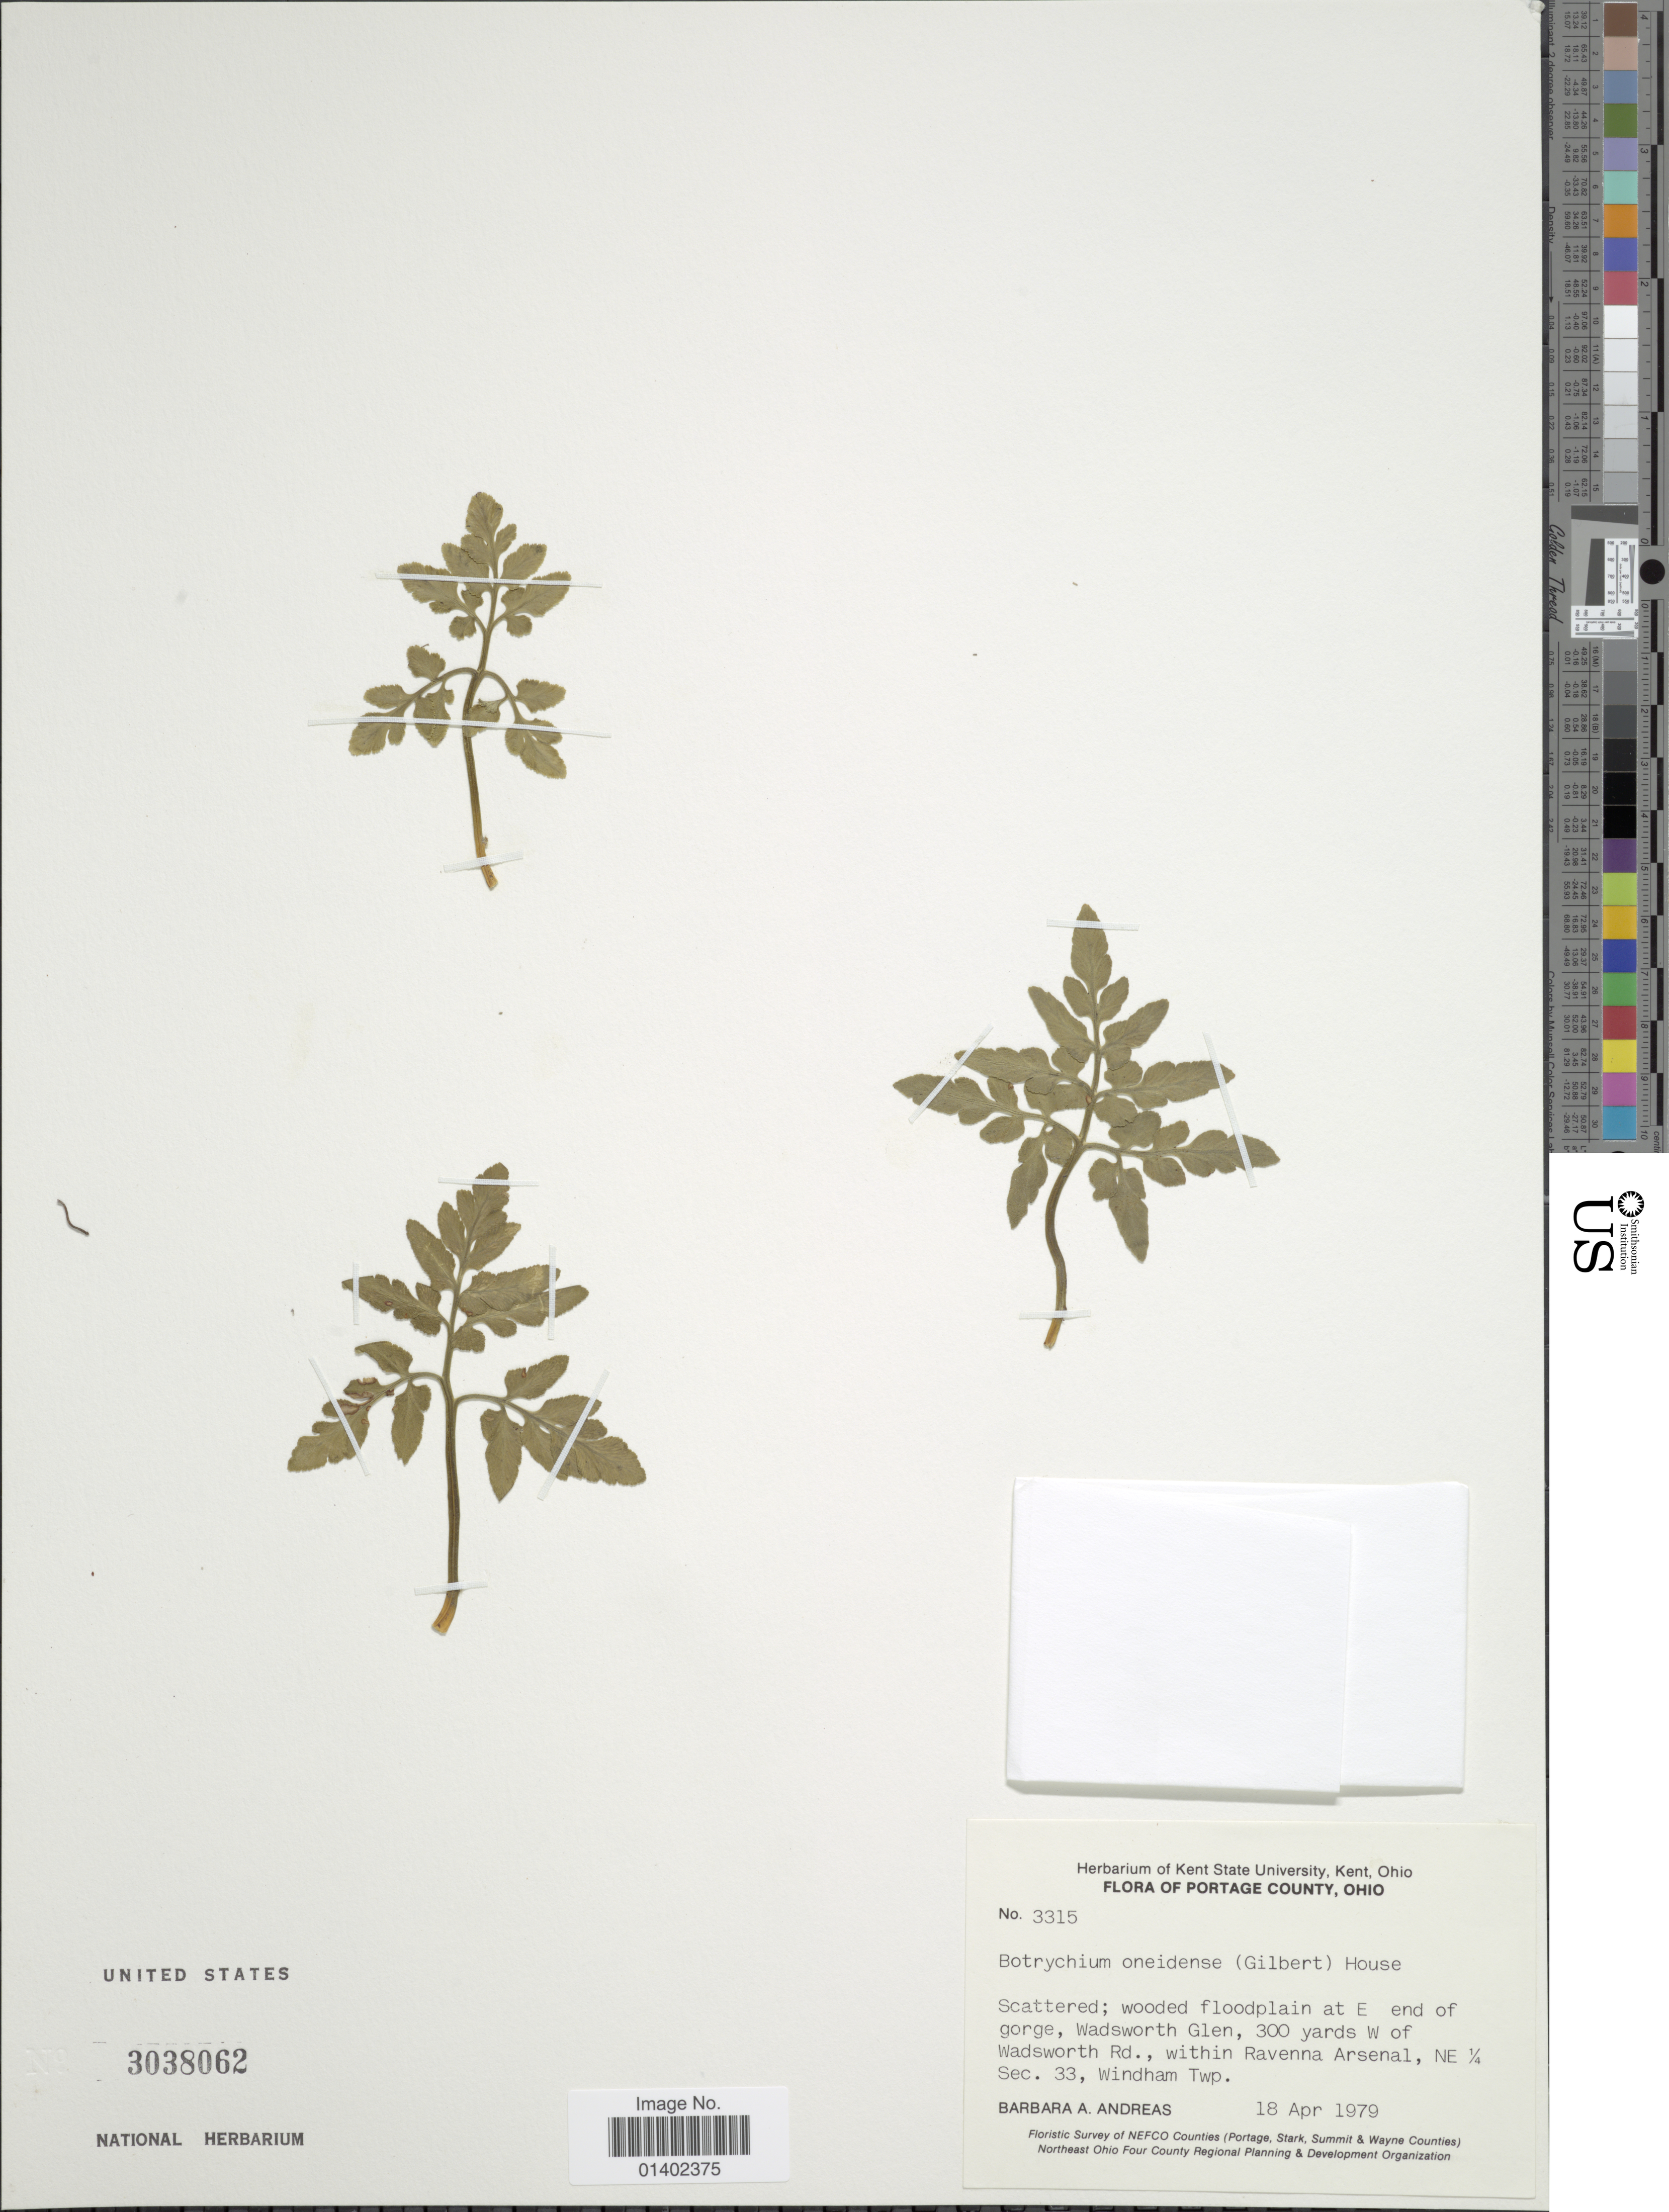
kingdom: Plantae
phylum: Tracheophyta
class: Polypodiopsida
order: Ophioglossales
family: Ophioglossaceae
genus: Botrychium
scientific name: Botrychium oneidense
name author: (Gilbert) House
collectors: B. A. Andreas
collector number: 3315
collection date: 1979-04-18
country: United States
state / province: Ohio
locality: Portage County, wooded floodplain at E end of gorge,Wadsworth Glen, 300 yards W of Wadsworth rd., within Ravenna Arsenal, NE ¼ Sec. 33,Windham Twp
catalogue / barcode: US 3038062